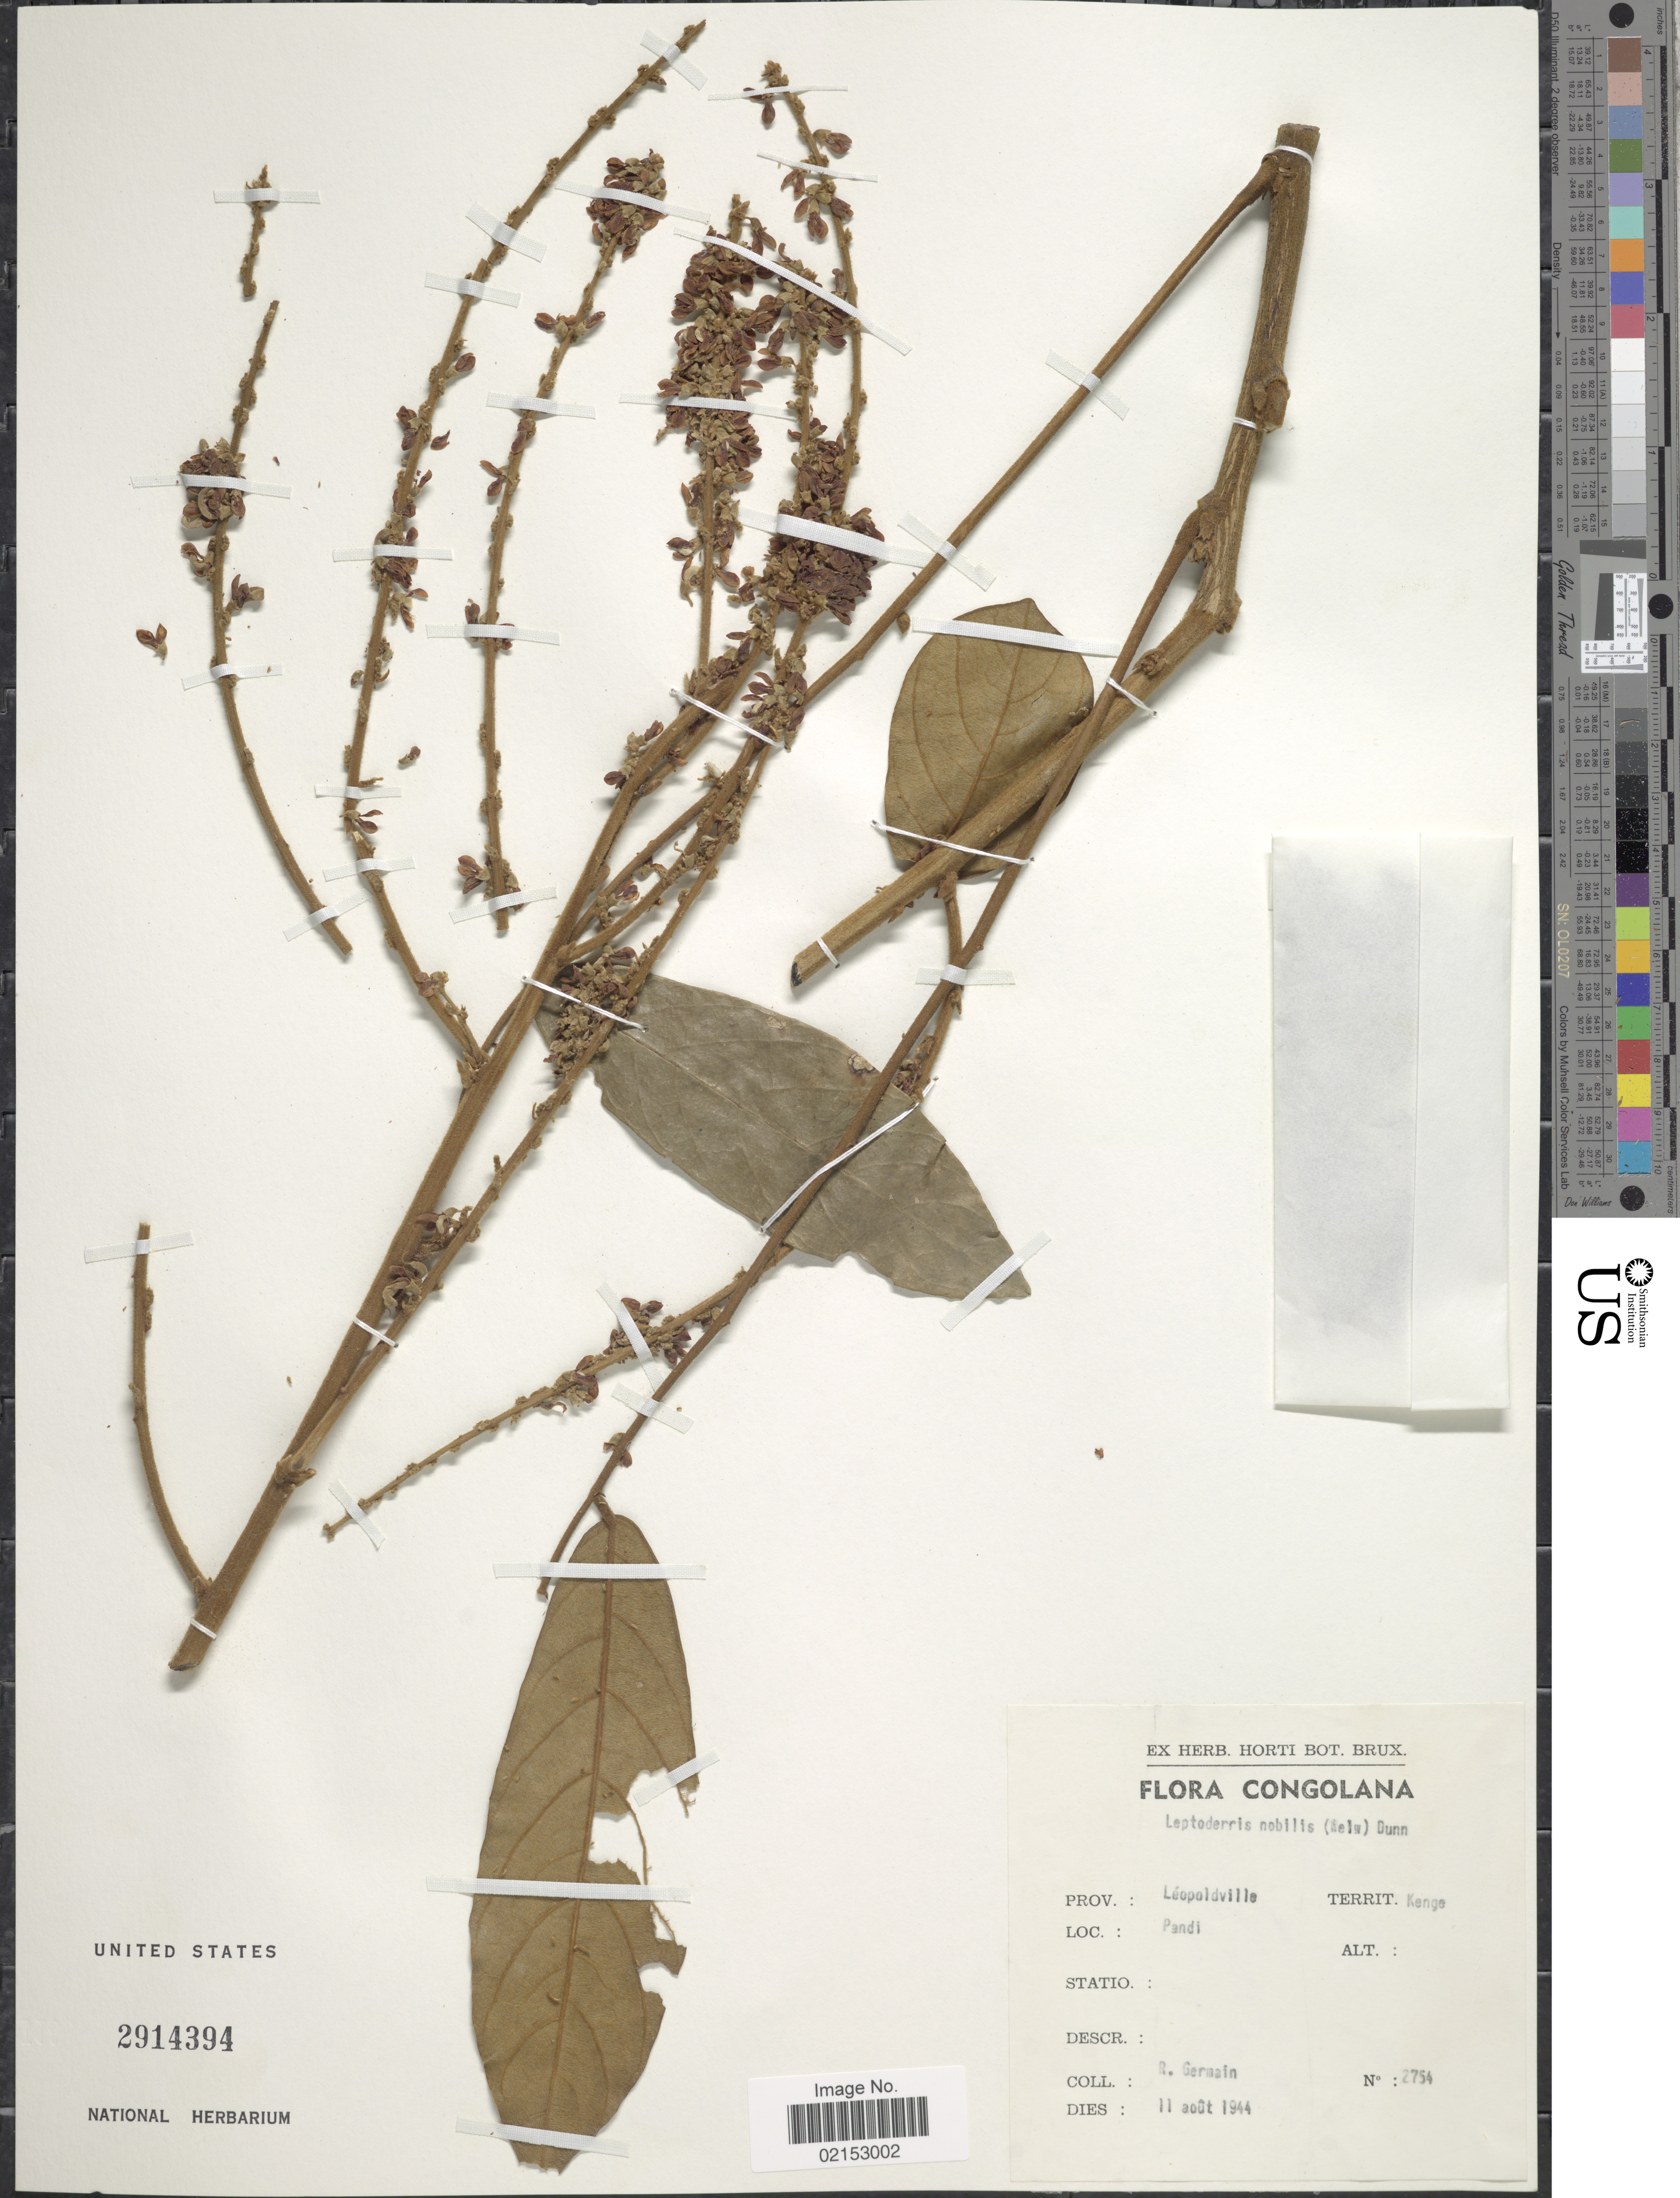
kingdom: Plantae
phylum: Tracheophyta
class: Magnoliopsida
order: Fabales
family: Fabaceae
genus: Leptoderris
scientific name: Leptoderris nobilis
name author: (Baker) Dunn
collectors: R. Germain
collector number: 2754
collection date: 1944-08-11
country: Congo, Democratic Republic of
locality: Congolana, Prov. Léopoldville, Territ. Kenge, Pandi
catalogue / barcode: US 2914394